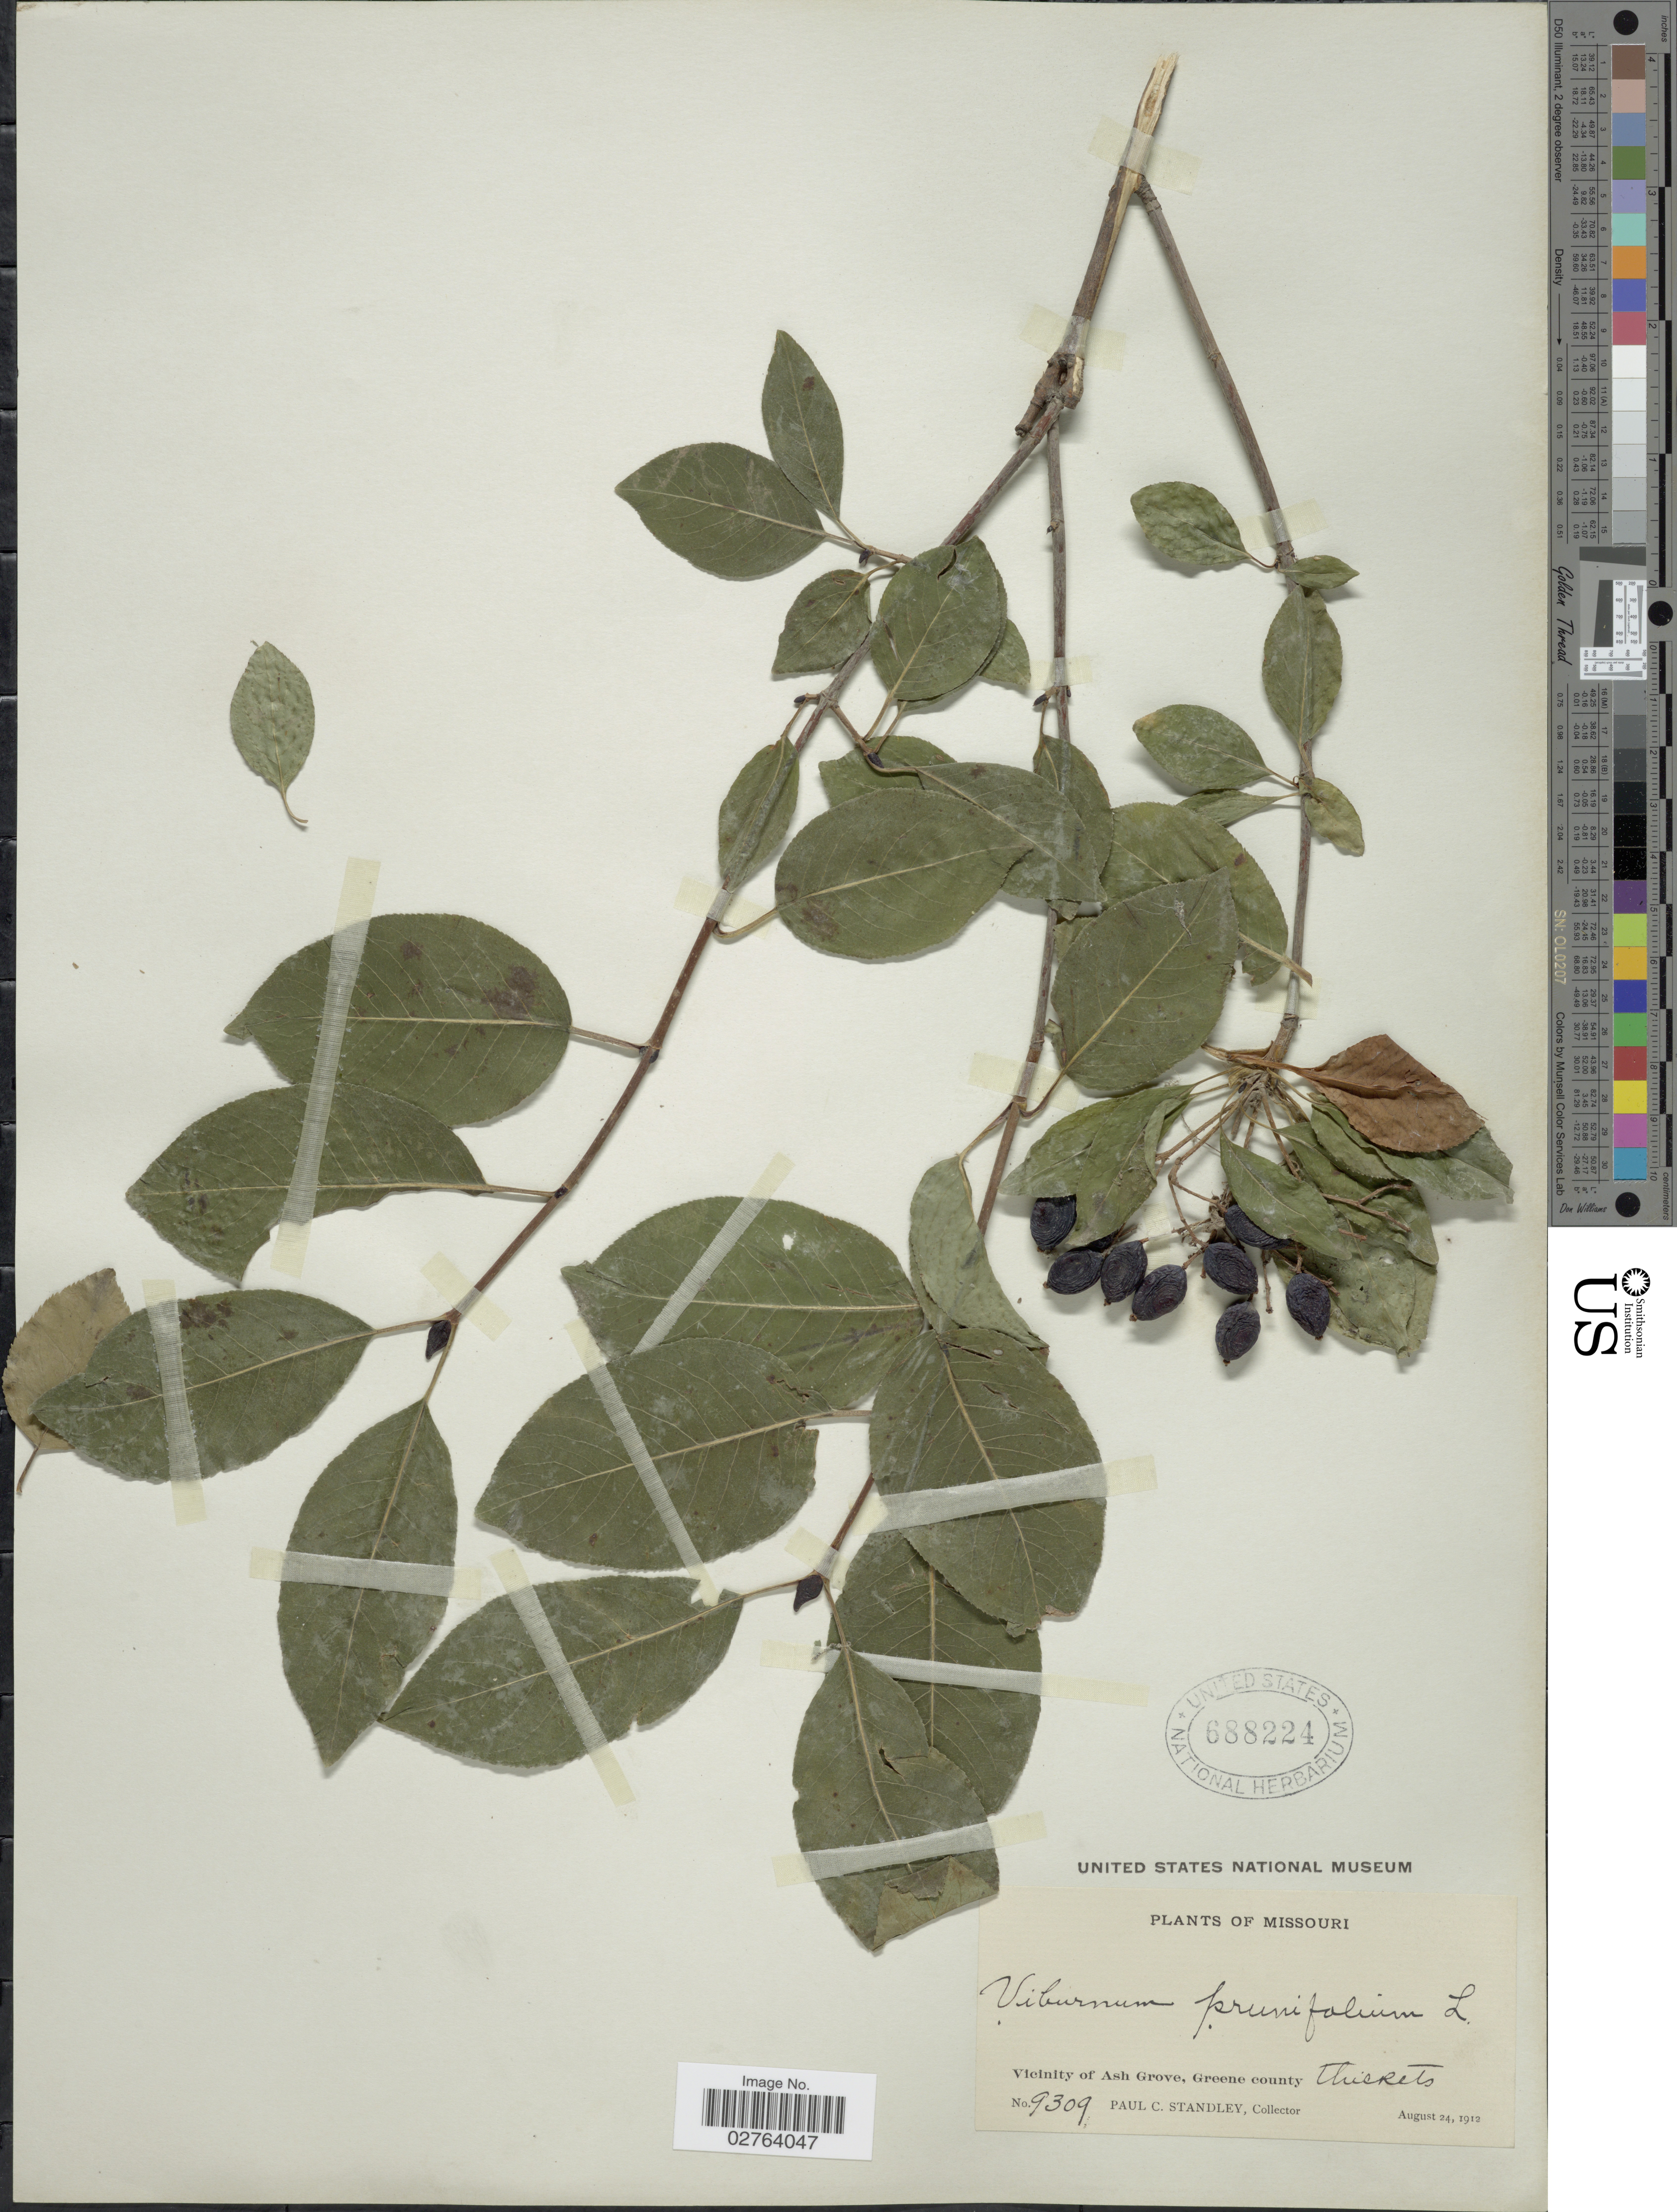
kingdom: Plantae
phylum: Tracheophyta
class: Magnoliopsida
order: Dipsacales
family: Viburnaceae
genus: Viburnum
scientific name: Viburnum prunifolium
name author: L.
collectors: P. C. Standley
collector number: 9309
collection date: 1912-08-24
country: United States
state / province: Missouri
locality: Vicinity of Ash Grove, Greene county.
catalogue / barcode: US 688224